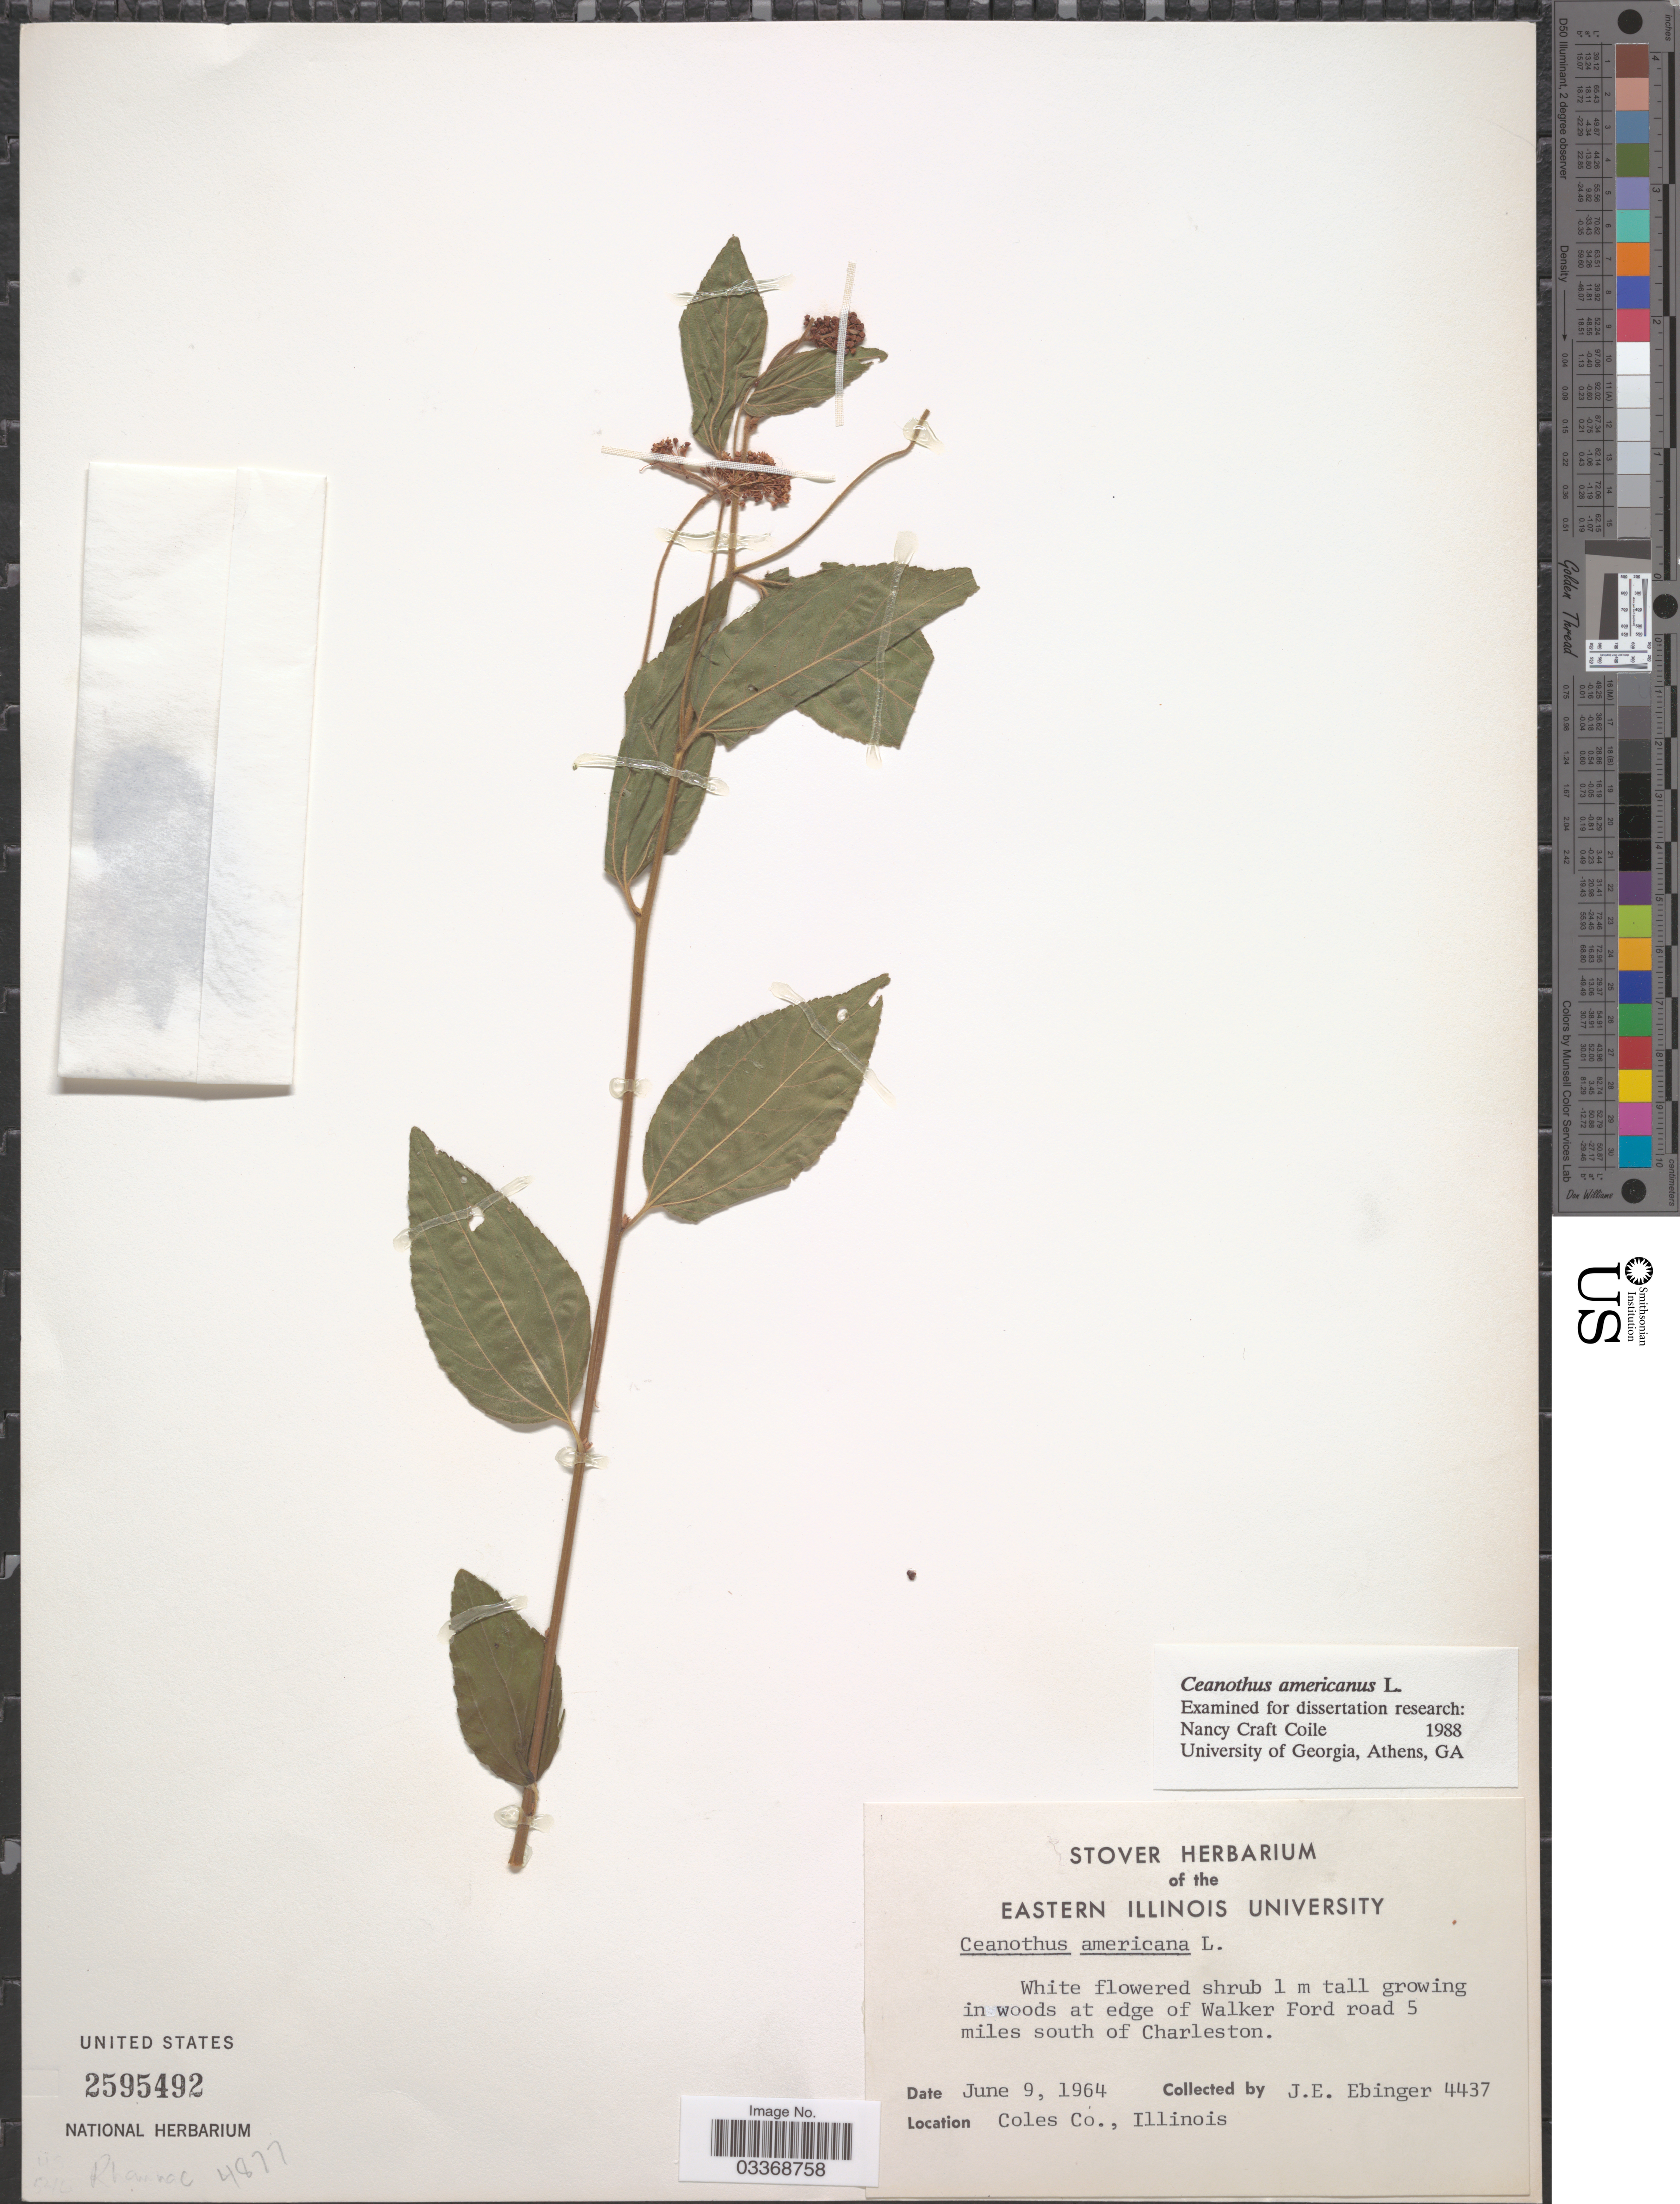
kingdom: Plantae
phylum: Tracheophyta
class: Magnoliopsida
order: Rosales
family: Rhamnaceae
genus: Ceanothus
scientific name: Ceanothus americanus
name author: L.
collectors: J. Ebinger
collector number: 4437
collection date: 1964-06-09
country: United States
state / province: Illinois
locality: At edge of Walker Ford road 5 miles south of Charleston. Coles Co.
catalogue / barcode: US 2595492